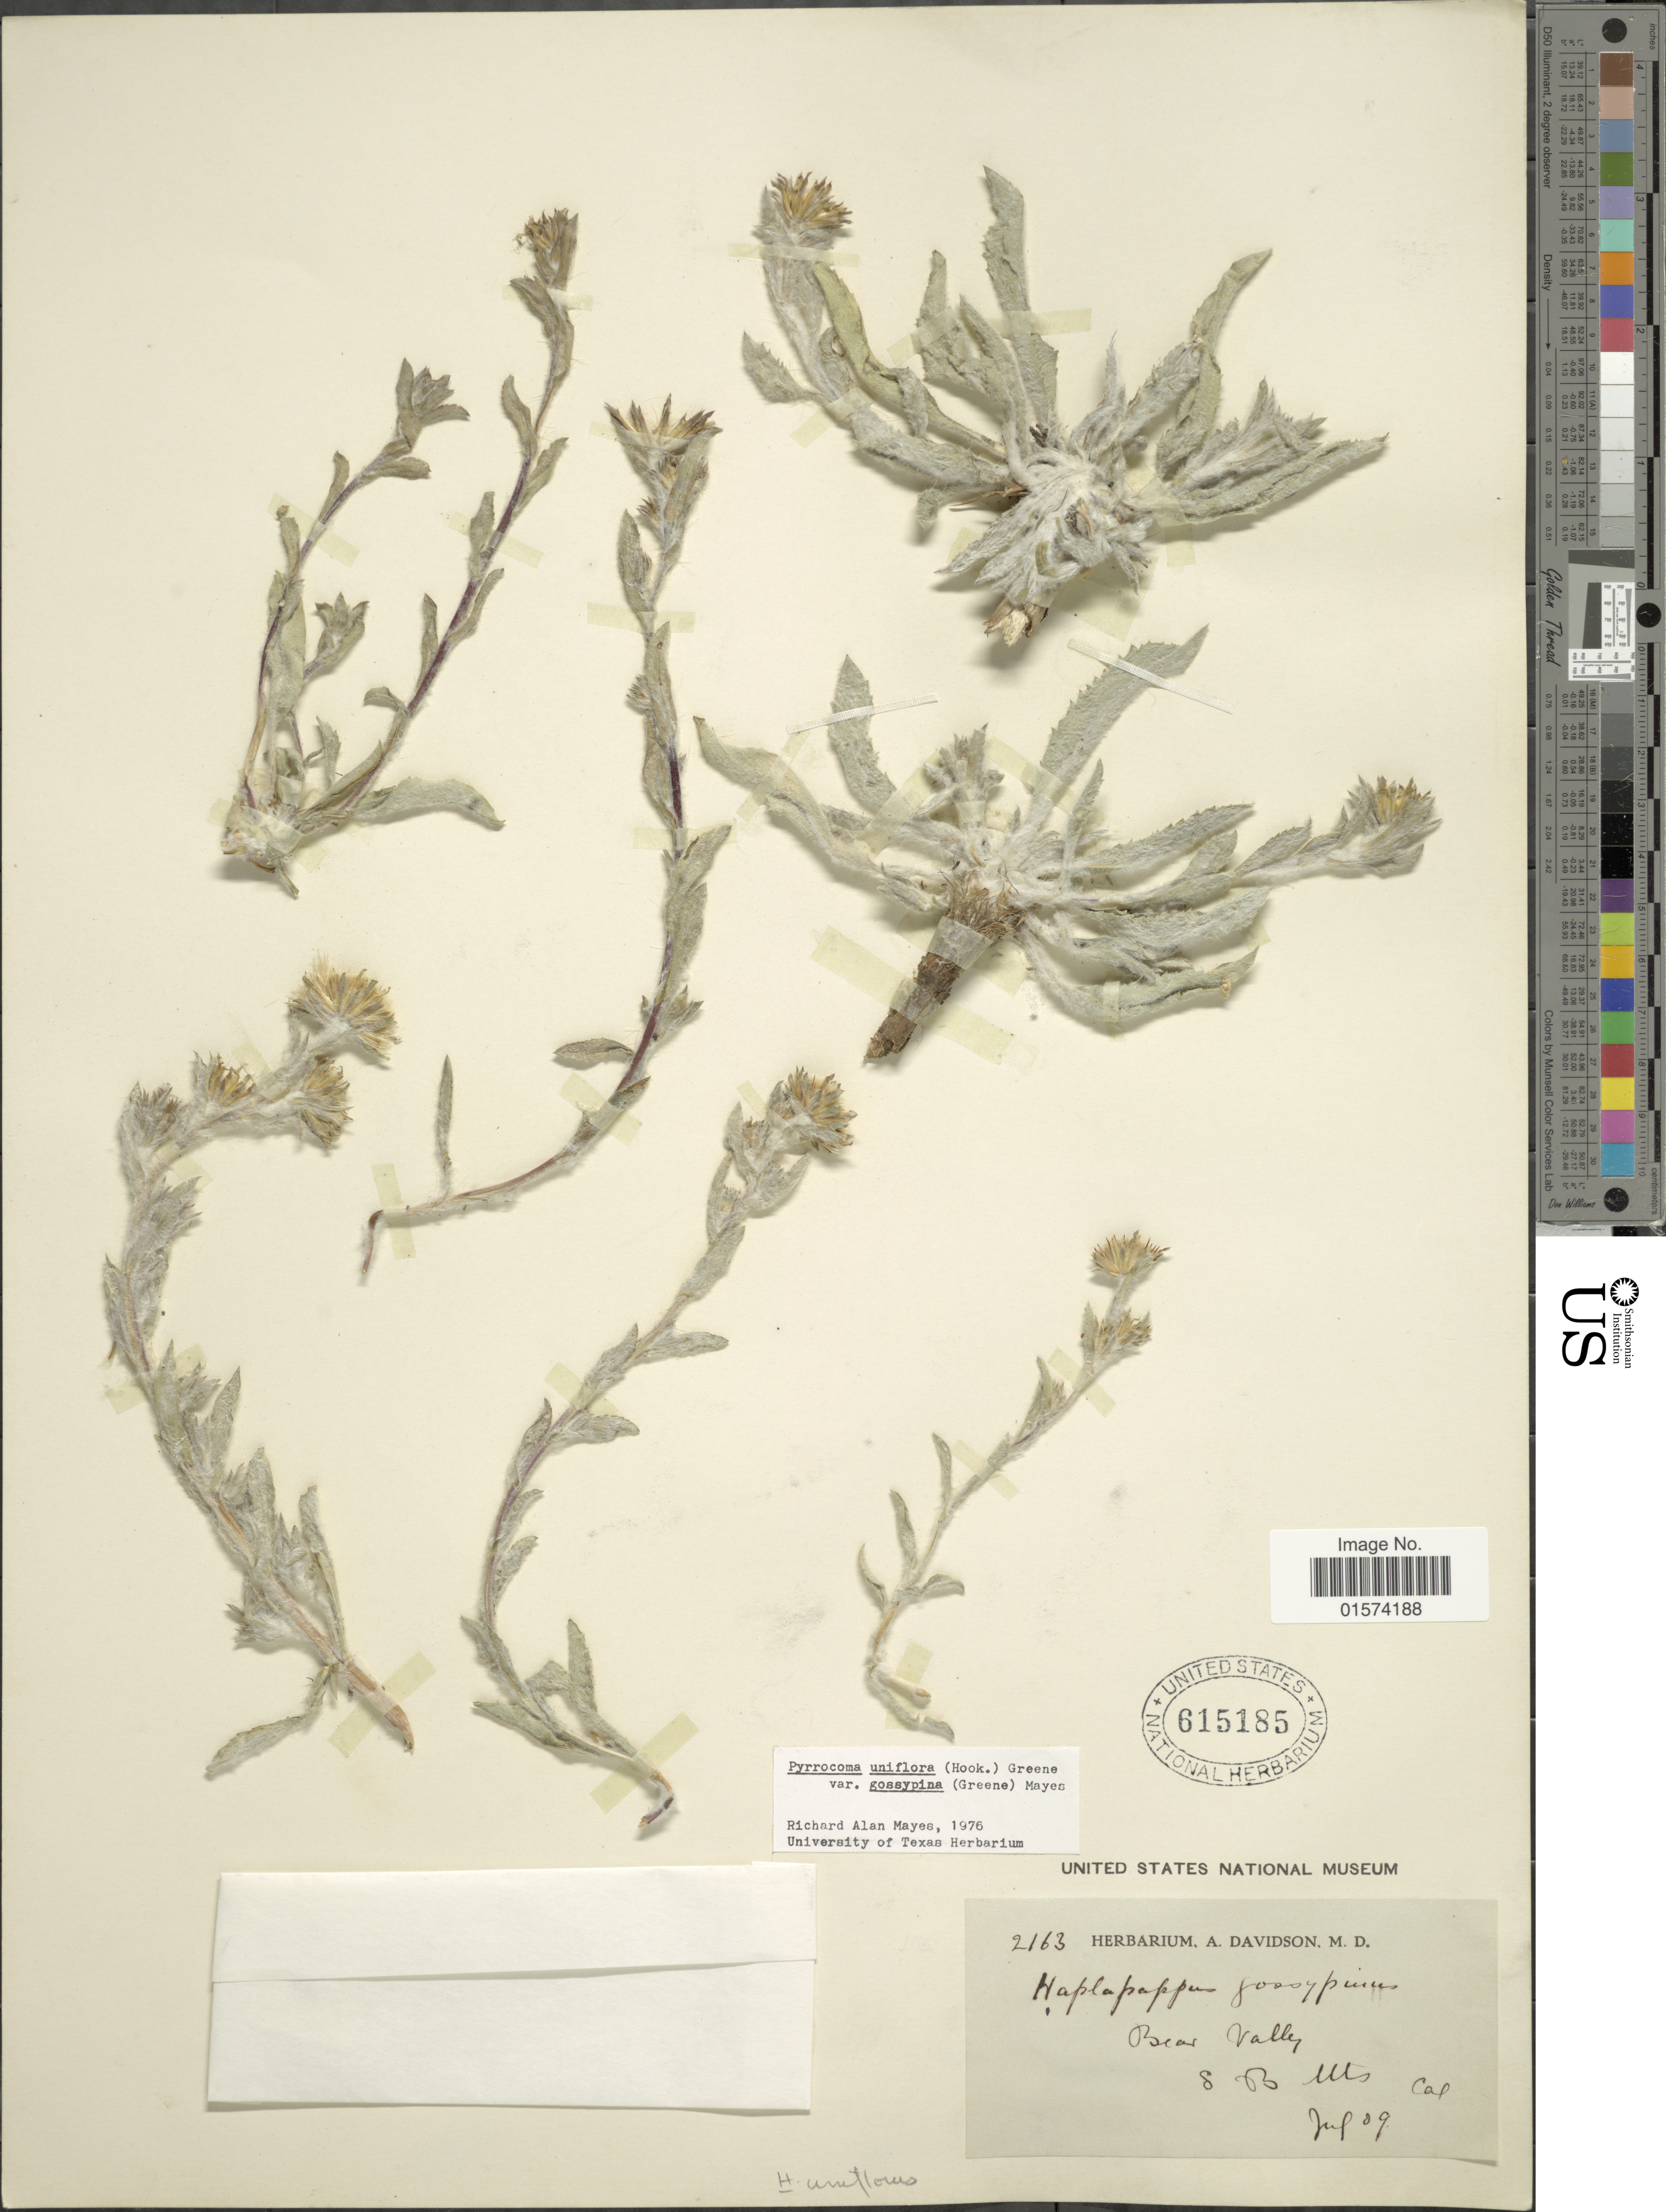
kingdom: Plantae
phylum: Tracheophyta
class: Magnoliopsida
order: Asterales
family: Asteraceae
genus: Pyrrocoma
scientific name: Pyrrocoma uniflora var. gossypina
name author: (Greene) Mayes ex Kartesz & Gandhi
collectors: ex herb. A. Davidson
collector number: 2163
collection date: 1909-07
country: United States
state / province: California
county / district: San Bernardino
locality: Bear Valley, S B Mts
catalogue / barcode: US 615185